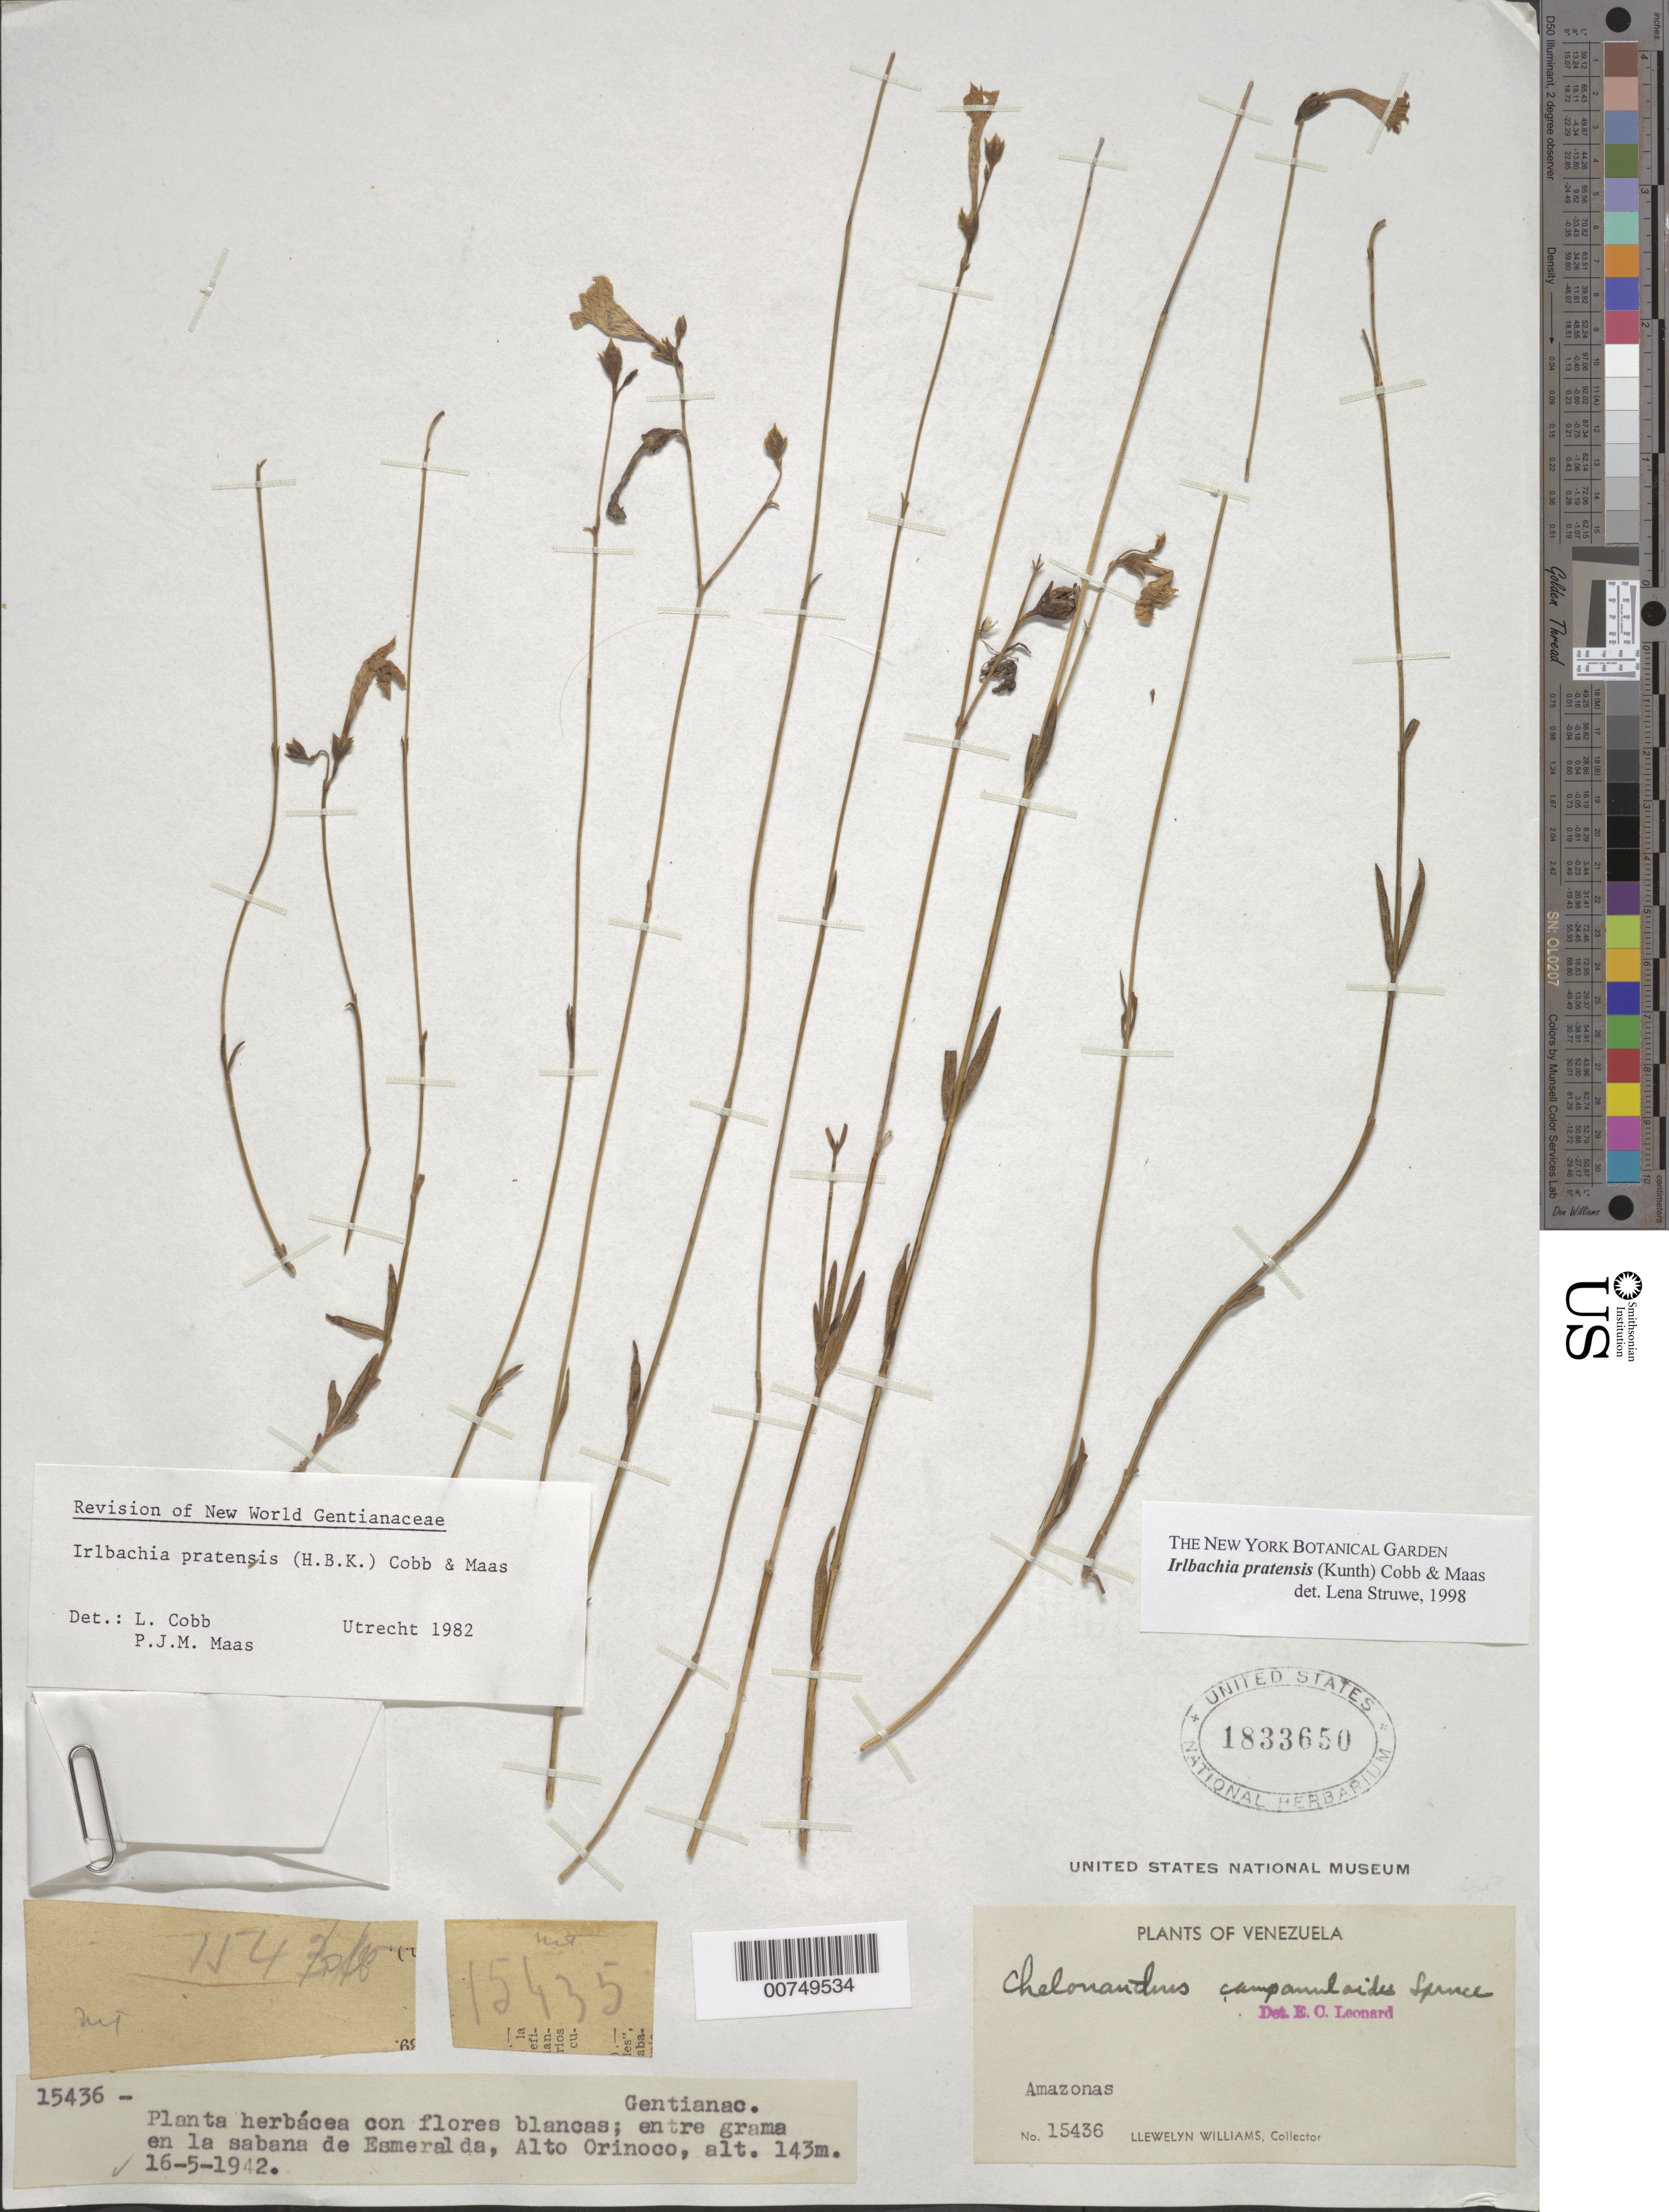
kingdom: Plantae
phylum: Tracheophyta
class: Magnoliopsida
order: Gentianales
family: Gentianaceae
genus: Irlbachia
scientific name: Irlbachia pratensis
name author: (Kunth) L. Cobb & Maas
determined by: Struwe, L.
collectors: Ll. Williams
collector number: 15436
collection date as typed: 16-May-42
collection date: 1942-05-16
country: Venezuela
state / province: Amazonas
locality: Esmeralda, Alto Orinoco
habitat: Entre gramma en la sabana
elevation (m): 143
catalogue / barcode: US 1833650